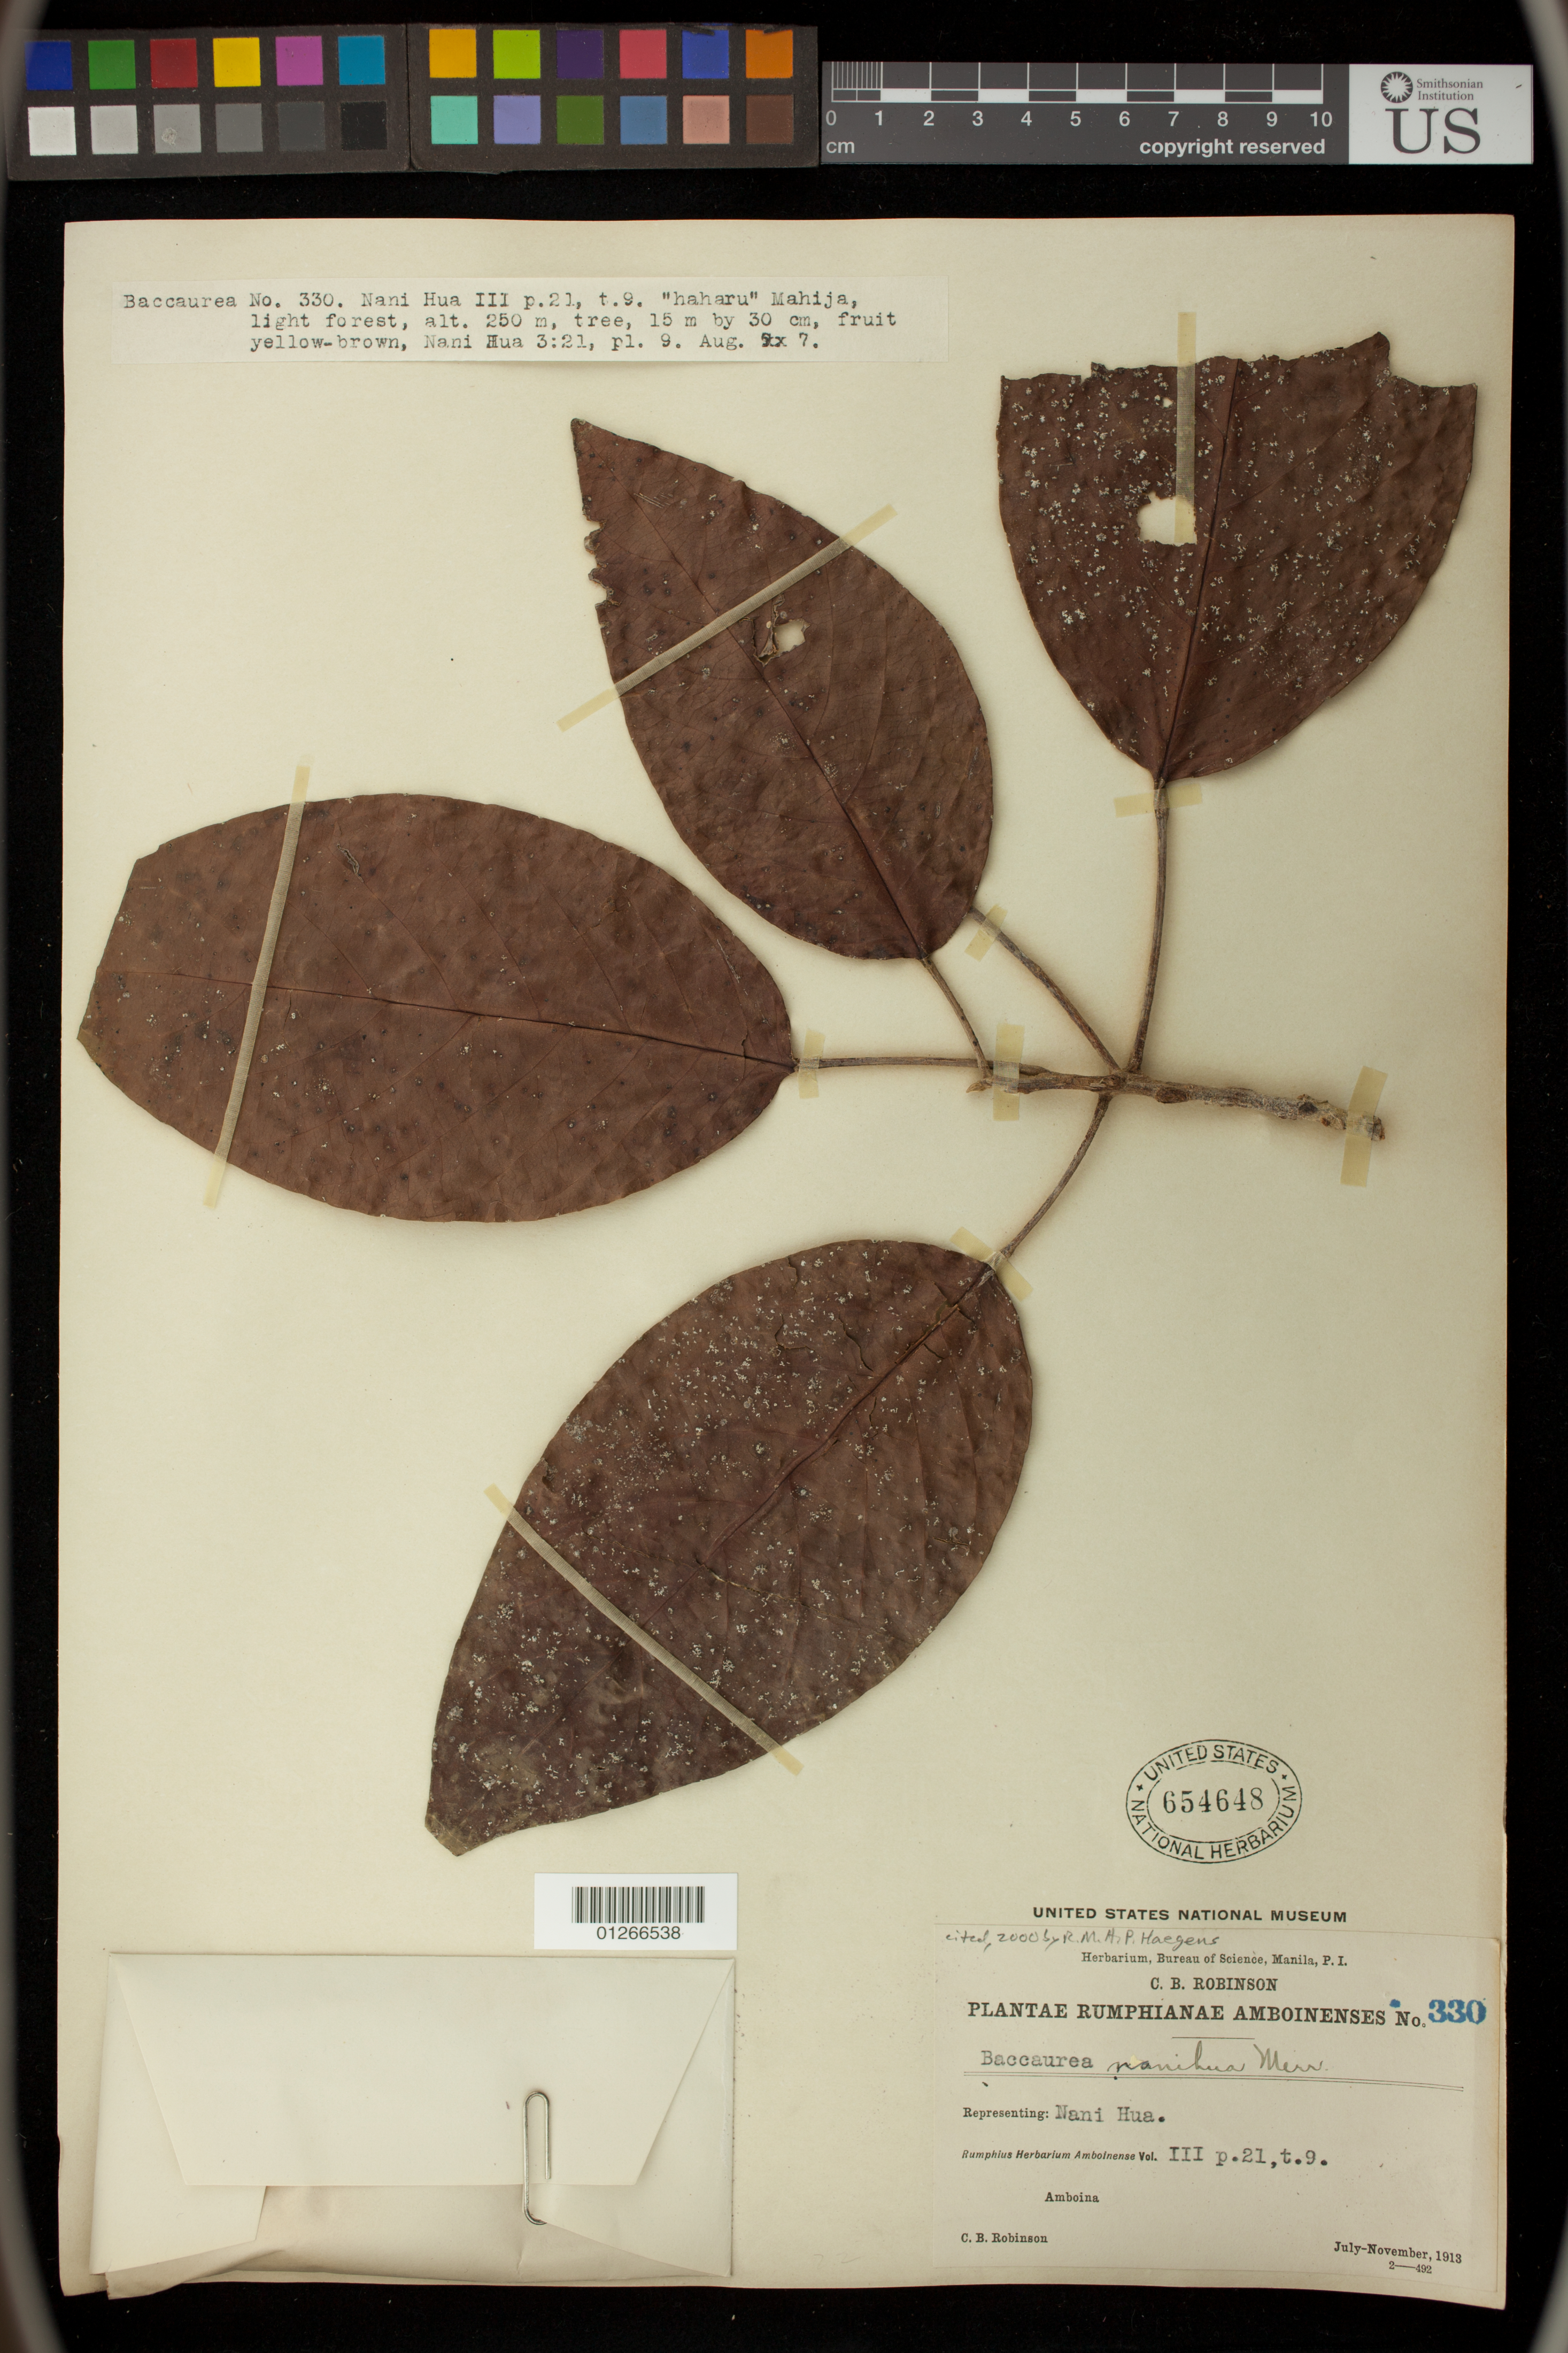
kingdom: Plantae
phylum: Tracheophyta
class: Magnoliopsida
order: Malpighiales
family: Phyllanthaceae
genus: Baccaurea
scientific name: Baccaurea nanihua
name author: Merr.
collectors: C. Robinson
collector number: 330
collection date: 1913-07/1913-11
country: Indonesia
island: Amboina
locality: Amboina.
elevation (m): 1